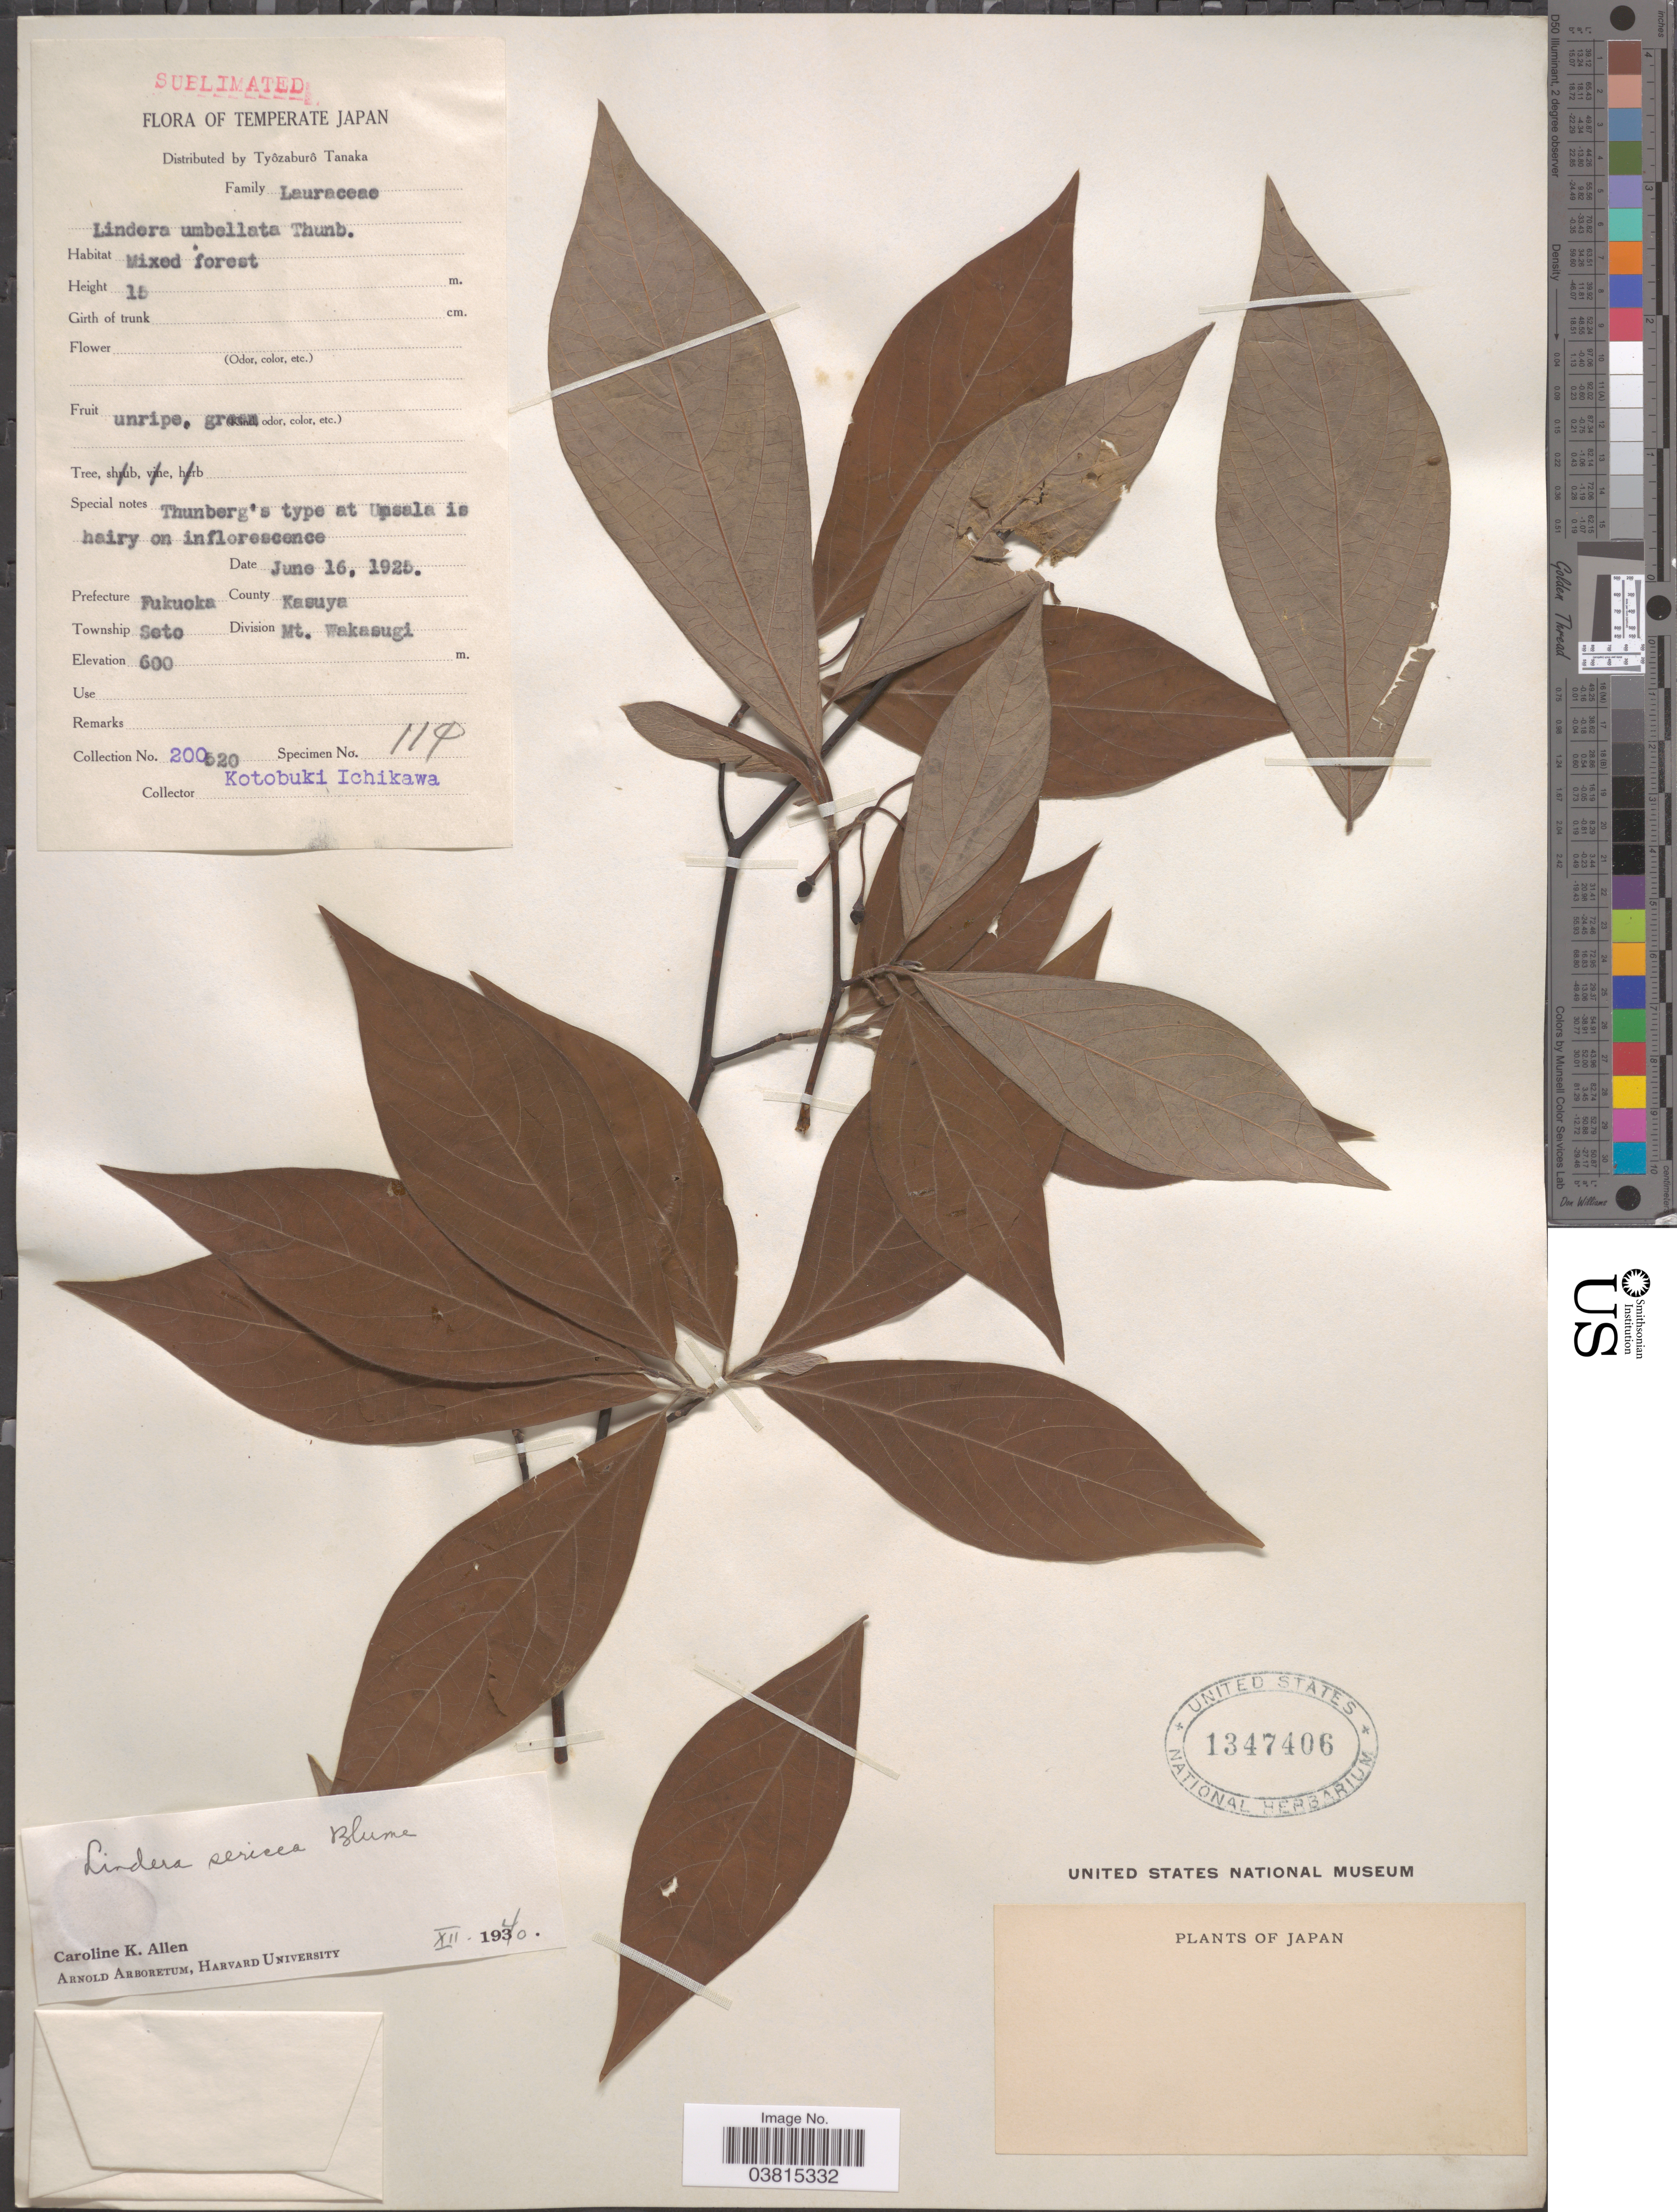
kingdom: Plantae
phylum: Tracheophyta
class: Magnoliopsida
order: Laurales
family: Lauraceae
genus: Lindera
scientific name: Lindera sericea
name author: Blume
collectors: K. Ichikawa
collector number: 200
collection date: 1925-06-16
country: Japan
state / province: Hukuoka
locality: Temperate Japan. Prefecture Fukuoka. County Kasuya. Township Seto. Division Mt. Wakasugi.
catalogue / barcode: US 1347406